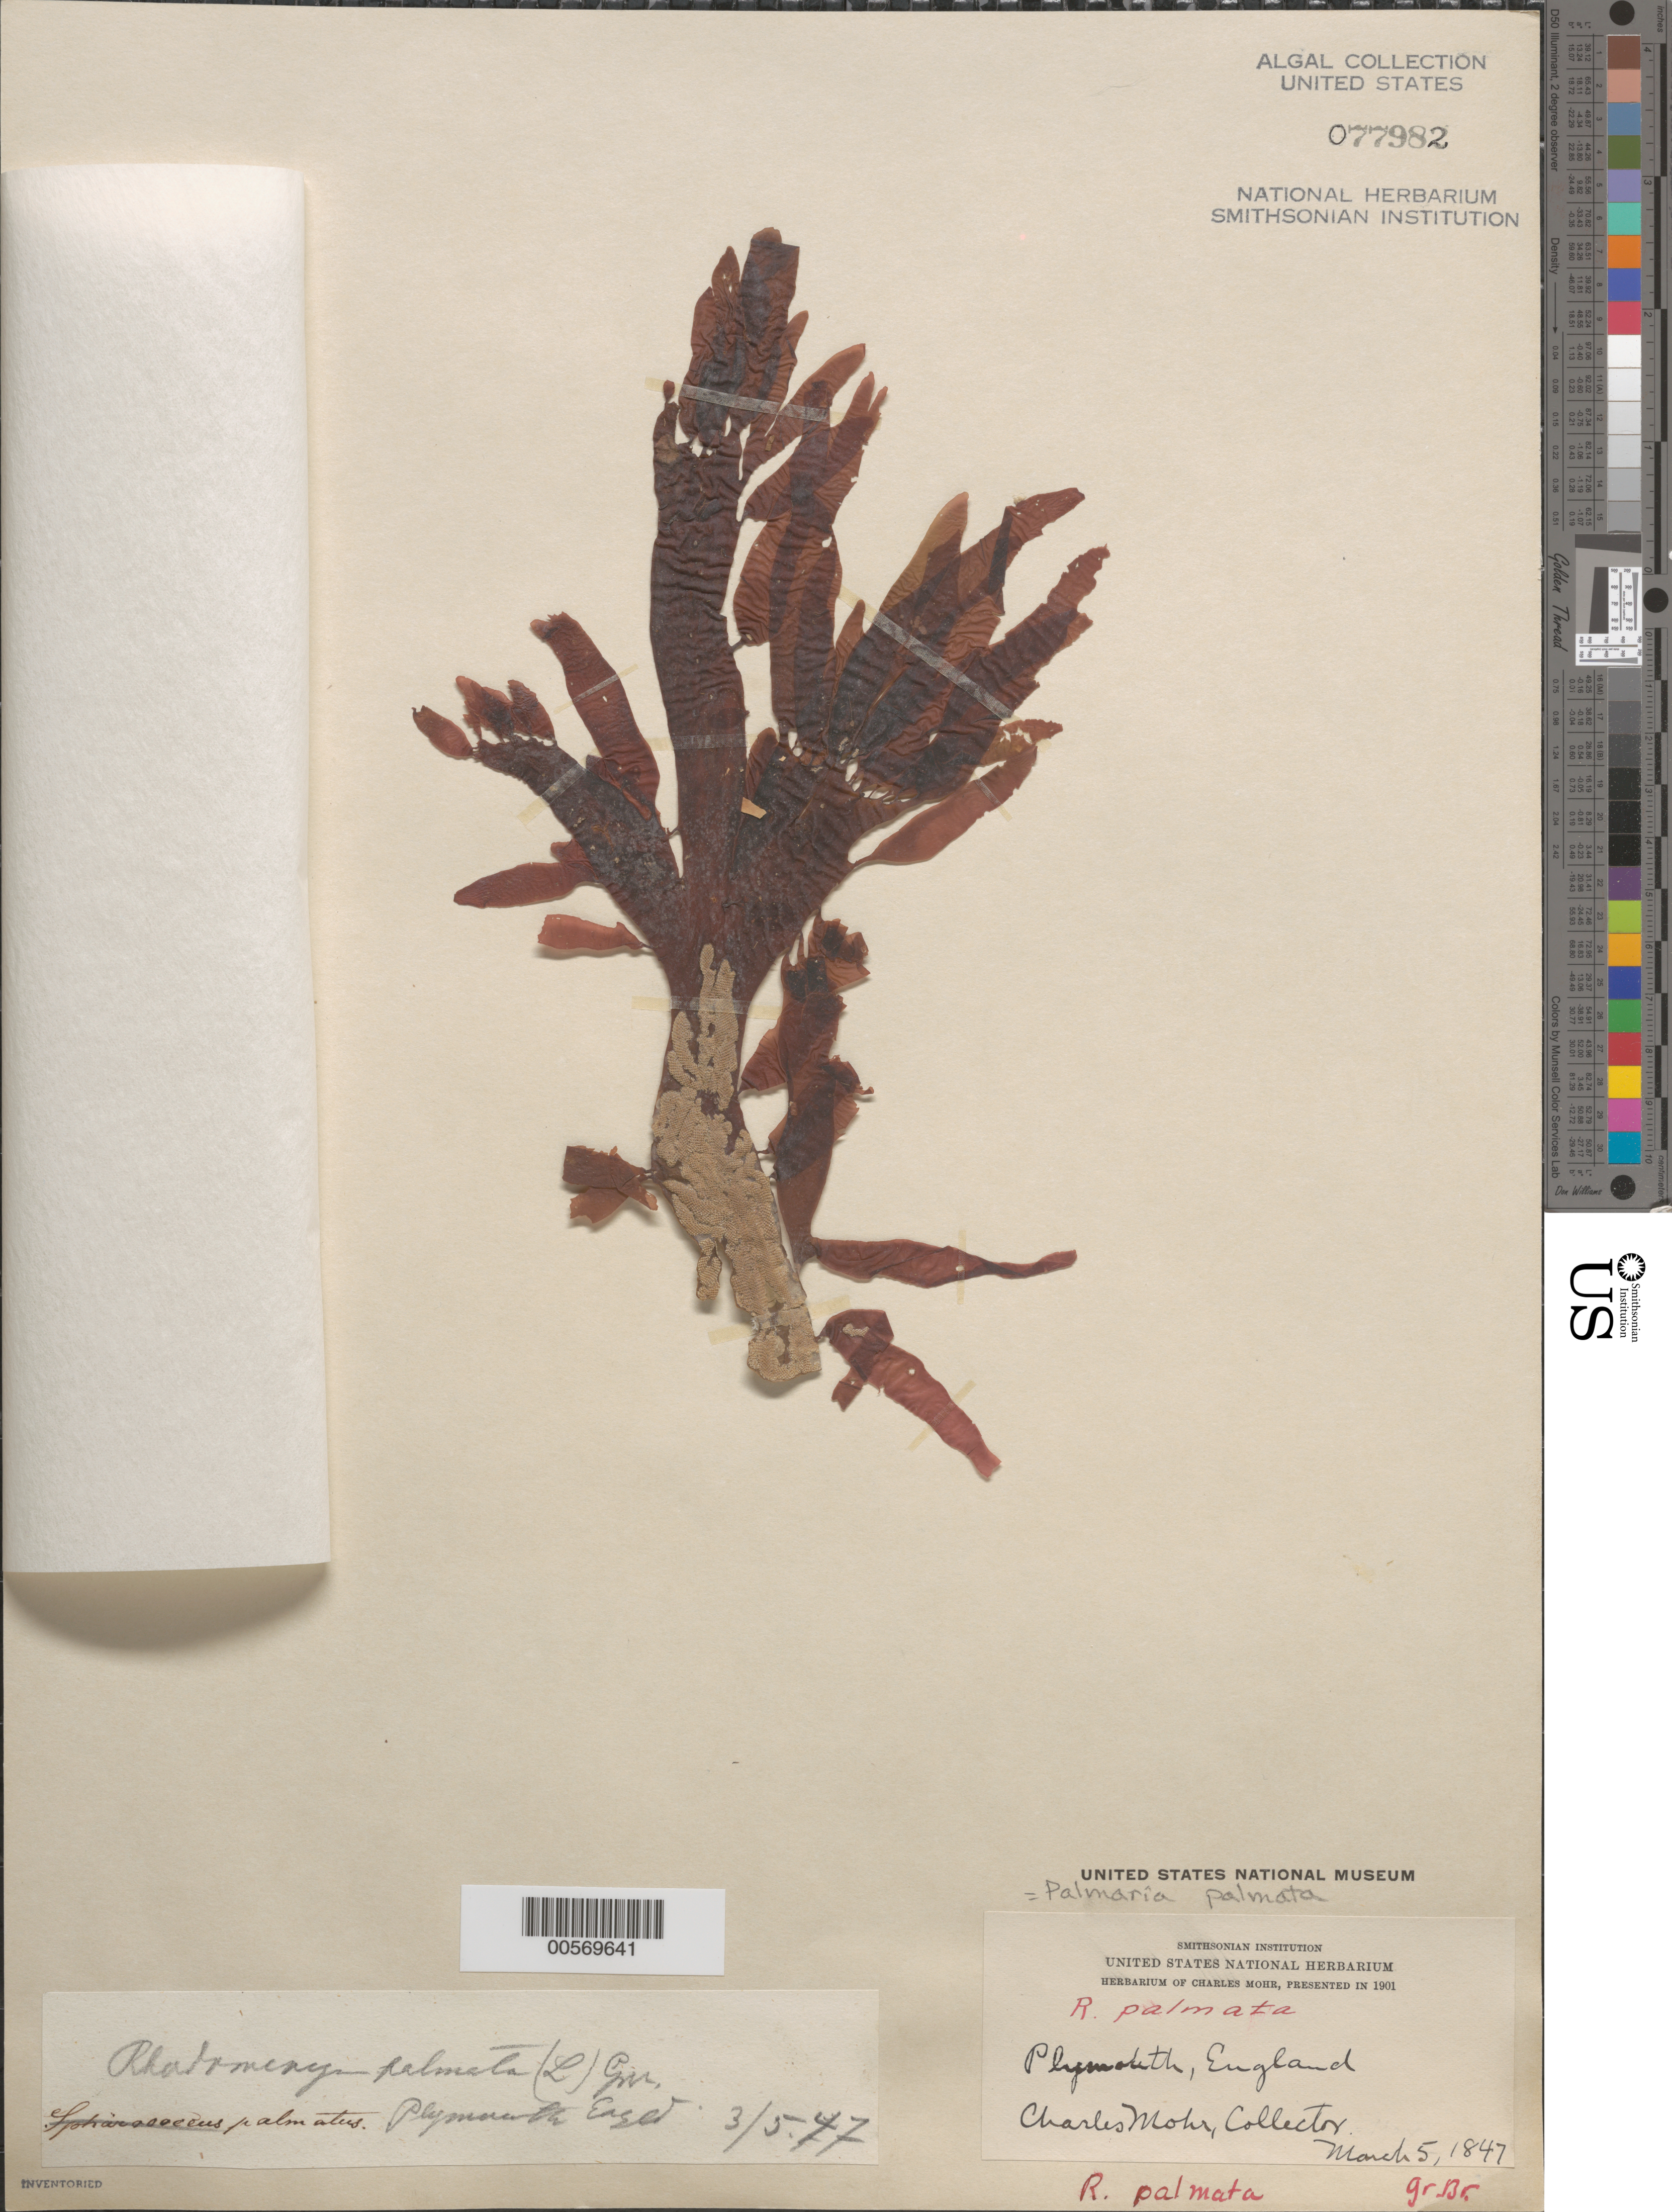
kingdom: Plantae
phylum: Rhodophyta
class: Florideophyceae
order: Palmariales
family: Palmariaceae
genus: Palmaria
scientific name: Palmaria palmata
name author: (L.) F. Weber & D. Mohr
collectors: C. T. Mohr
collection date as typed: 05 Mar 1847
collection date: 1847-03-05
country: United Kingdom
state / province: England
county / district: Devon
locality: Plymouth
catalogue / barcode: US 77982